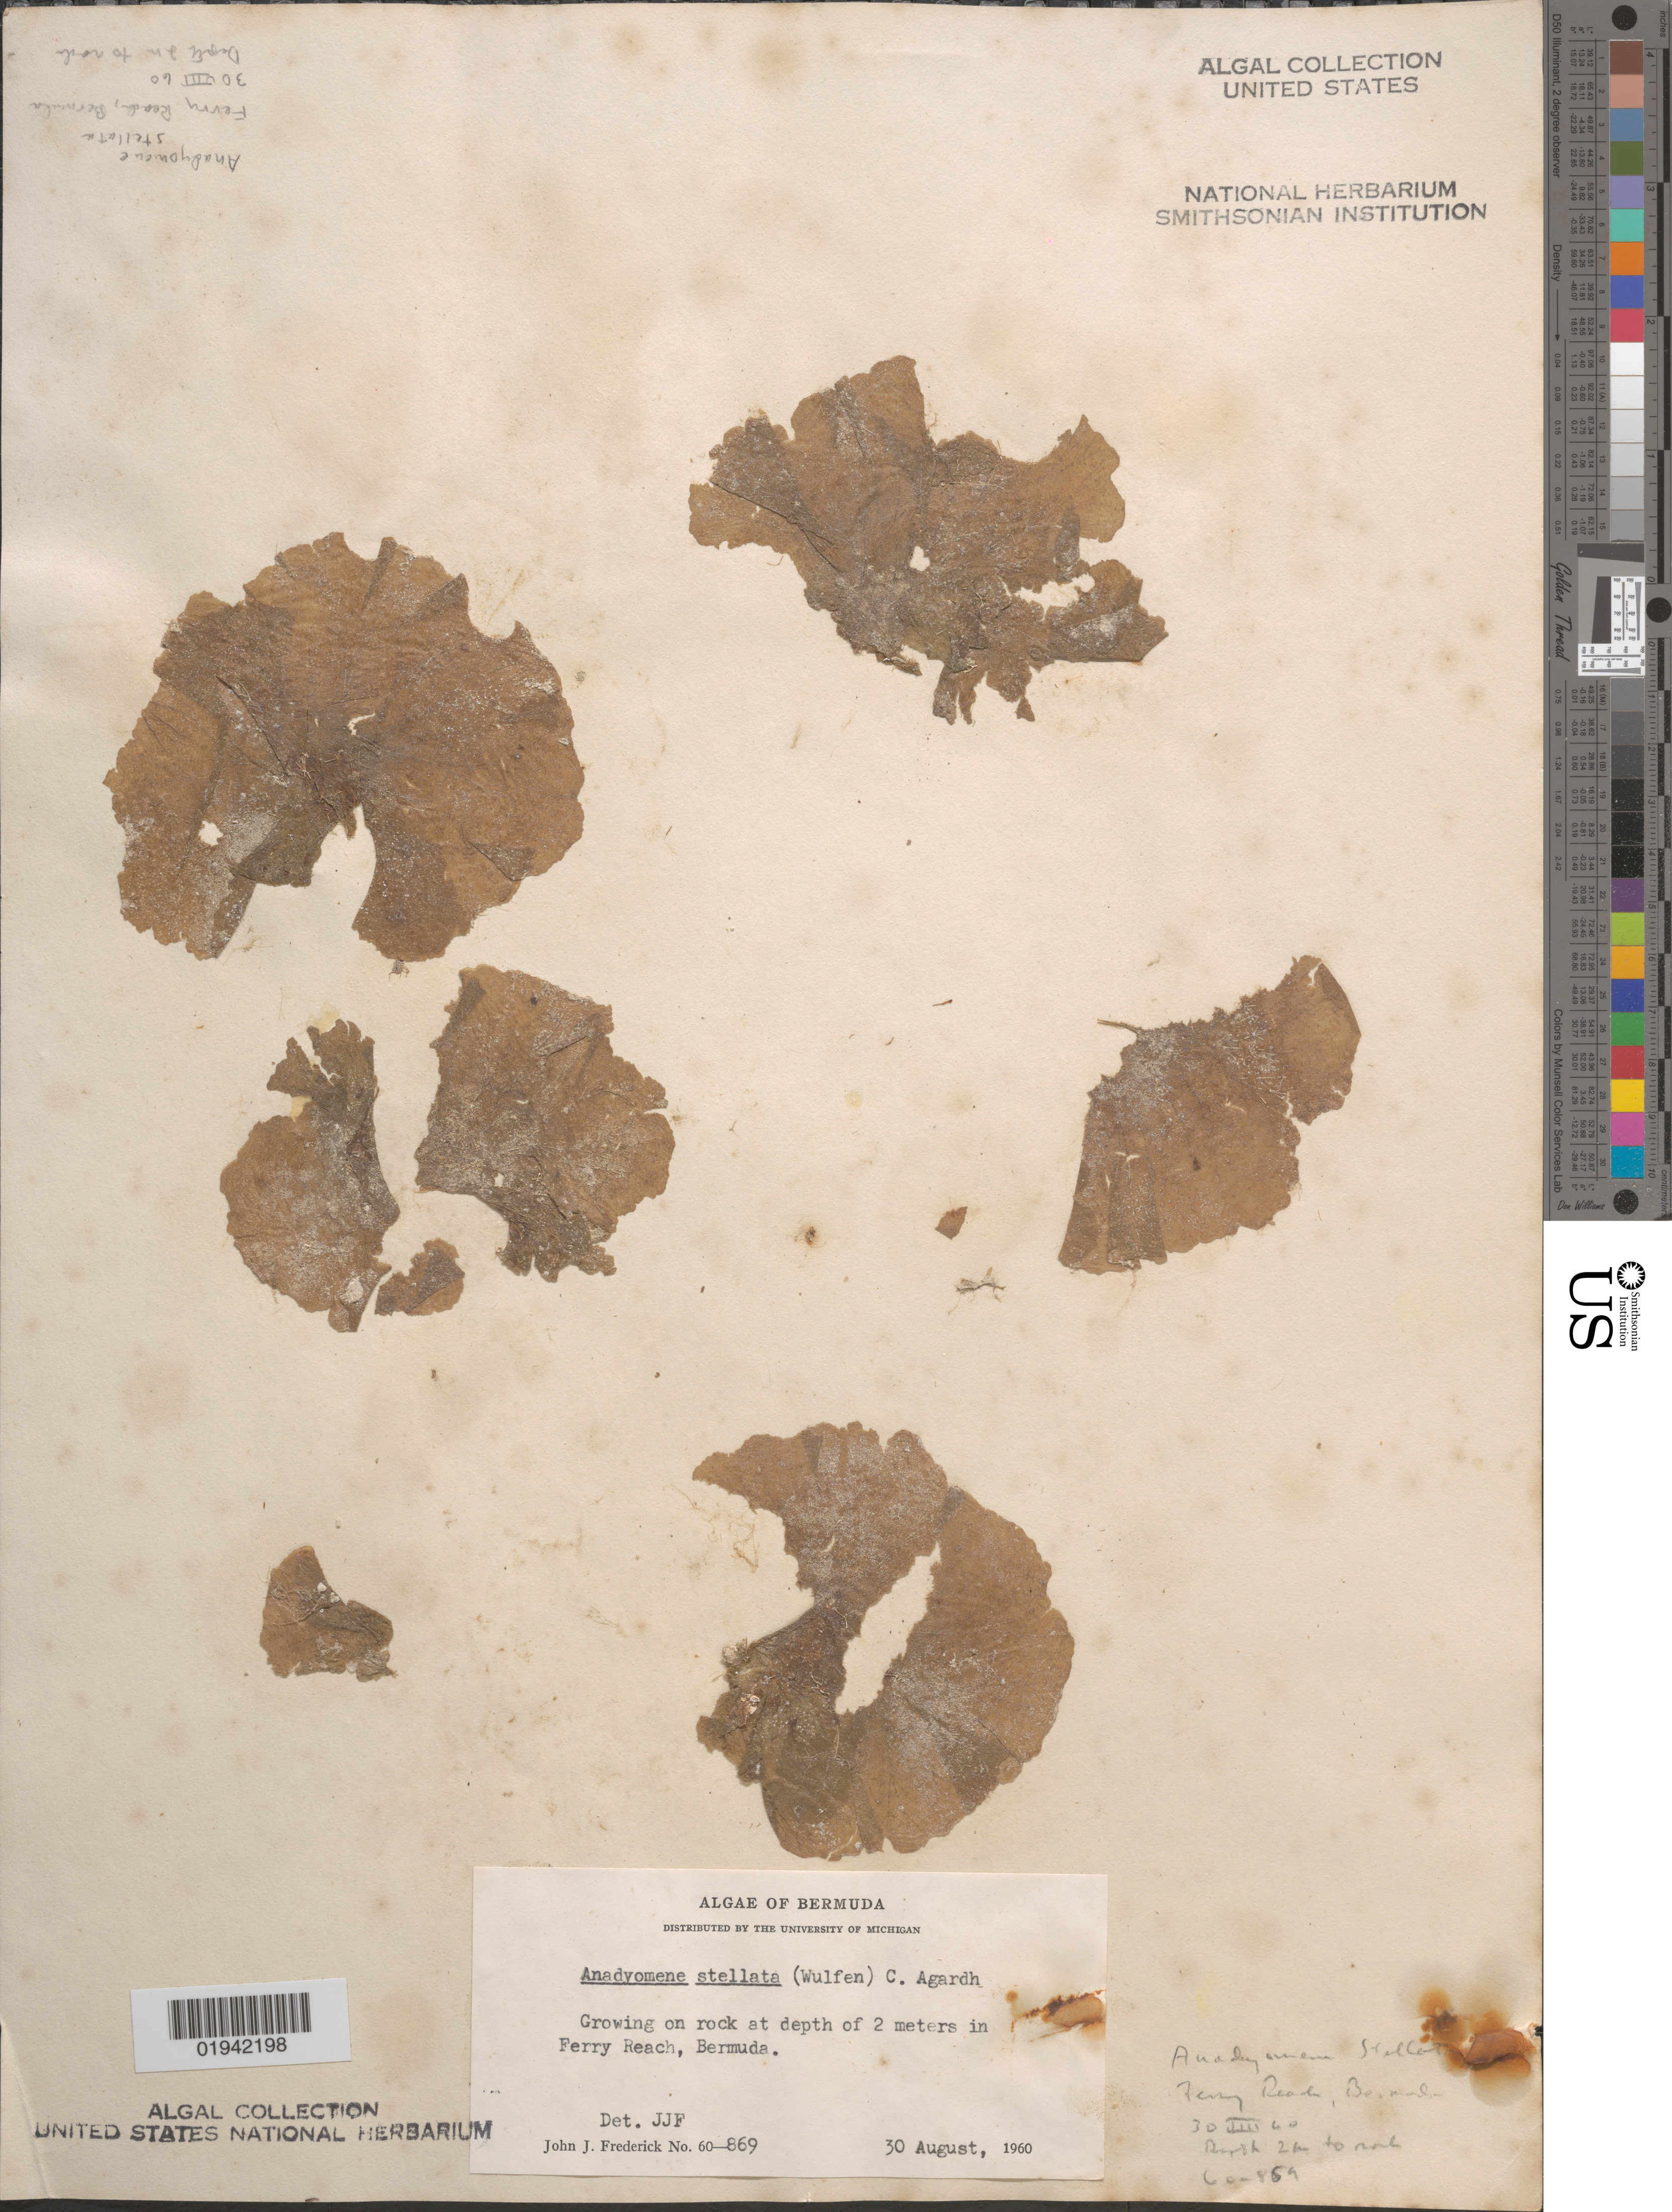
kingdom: Plantae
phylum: Chlorophyta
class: Ulvophyceae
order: Cladophorales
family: Anadyomenaceae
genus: Anadyomene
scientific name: Anadyomene stellata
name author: (Wulfen) C. Agardh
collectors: J. Frederick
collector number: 60-869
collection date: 1960-08-30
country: Bermuda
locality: Growing on rock at depth of 2 meters in Ferry Reach.